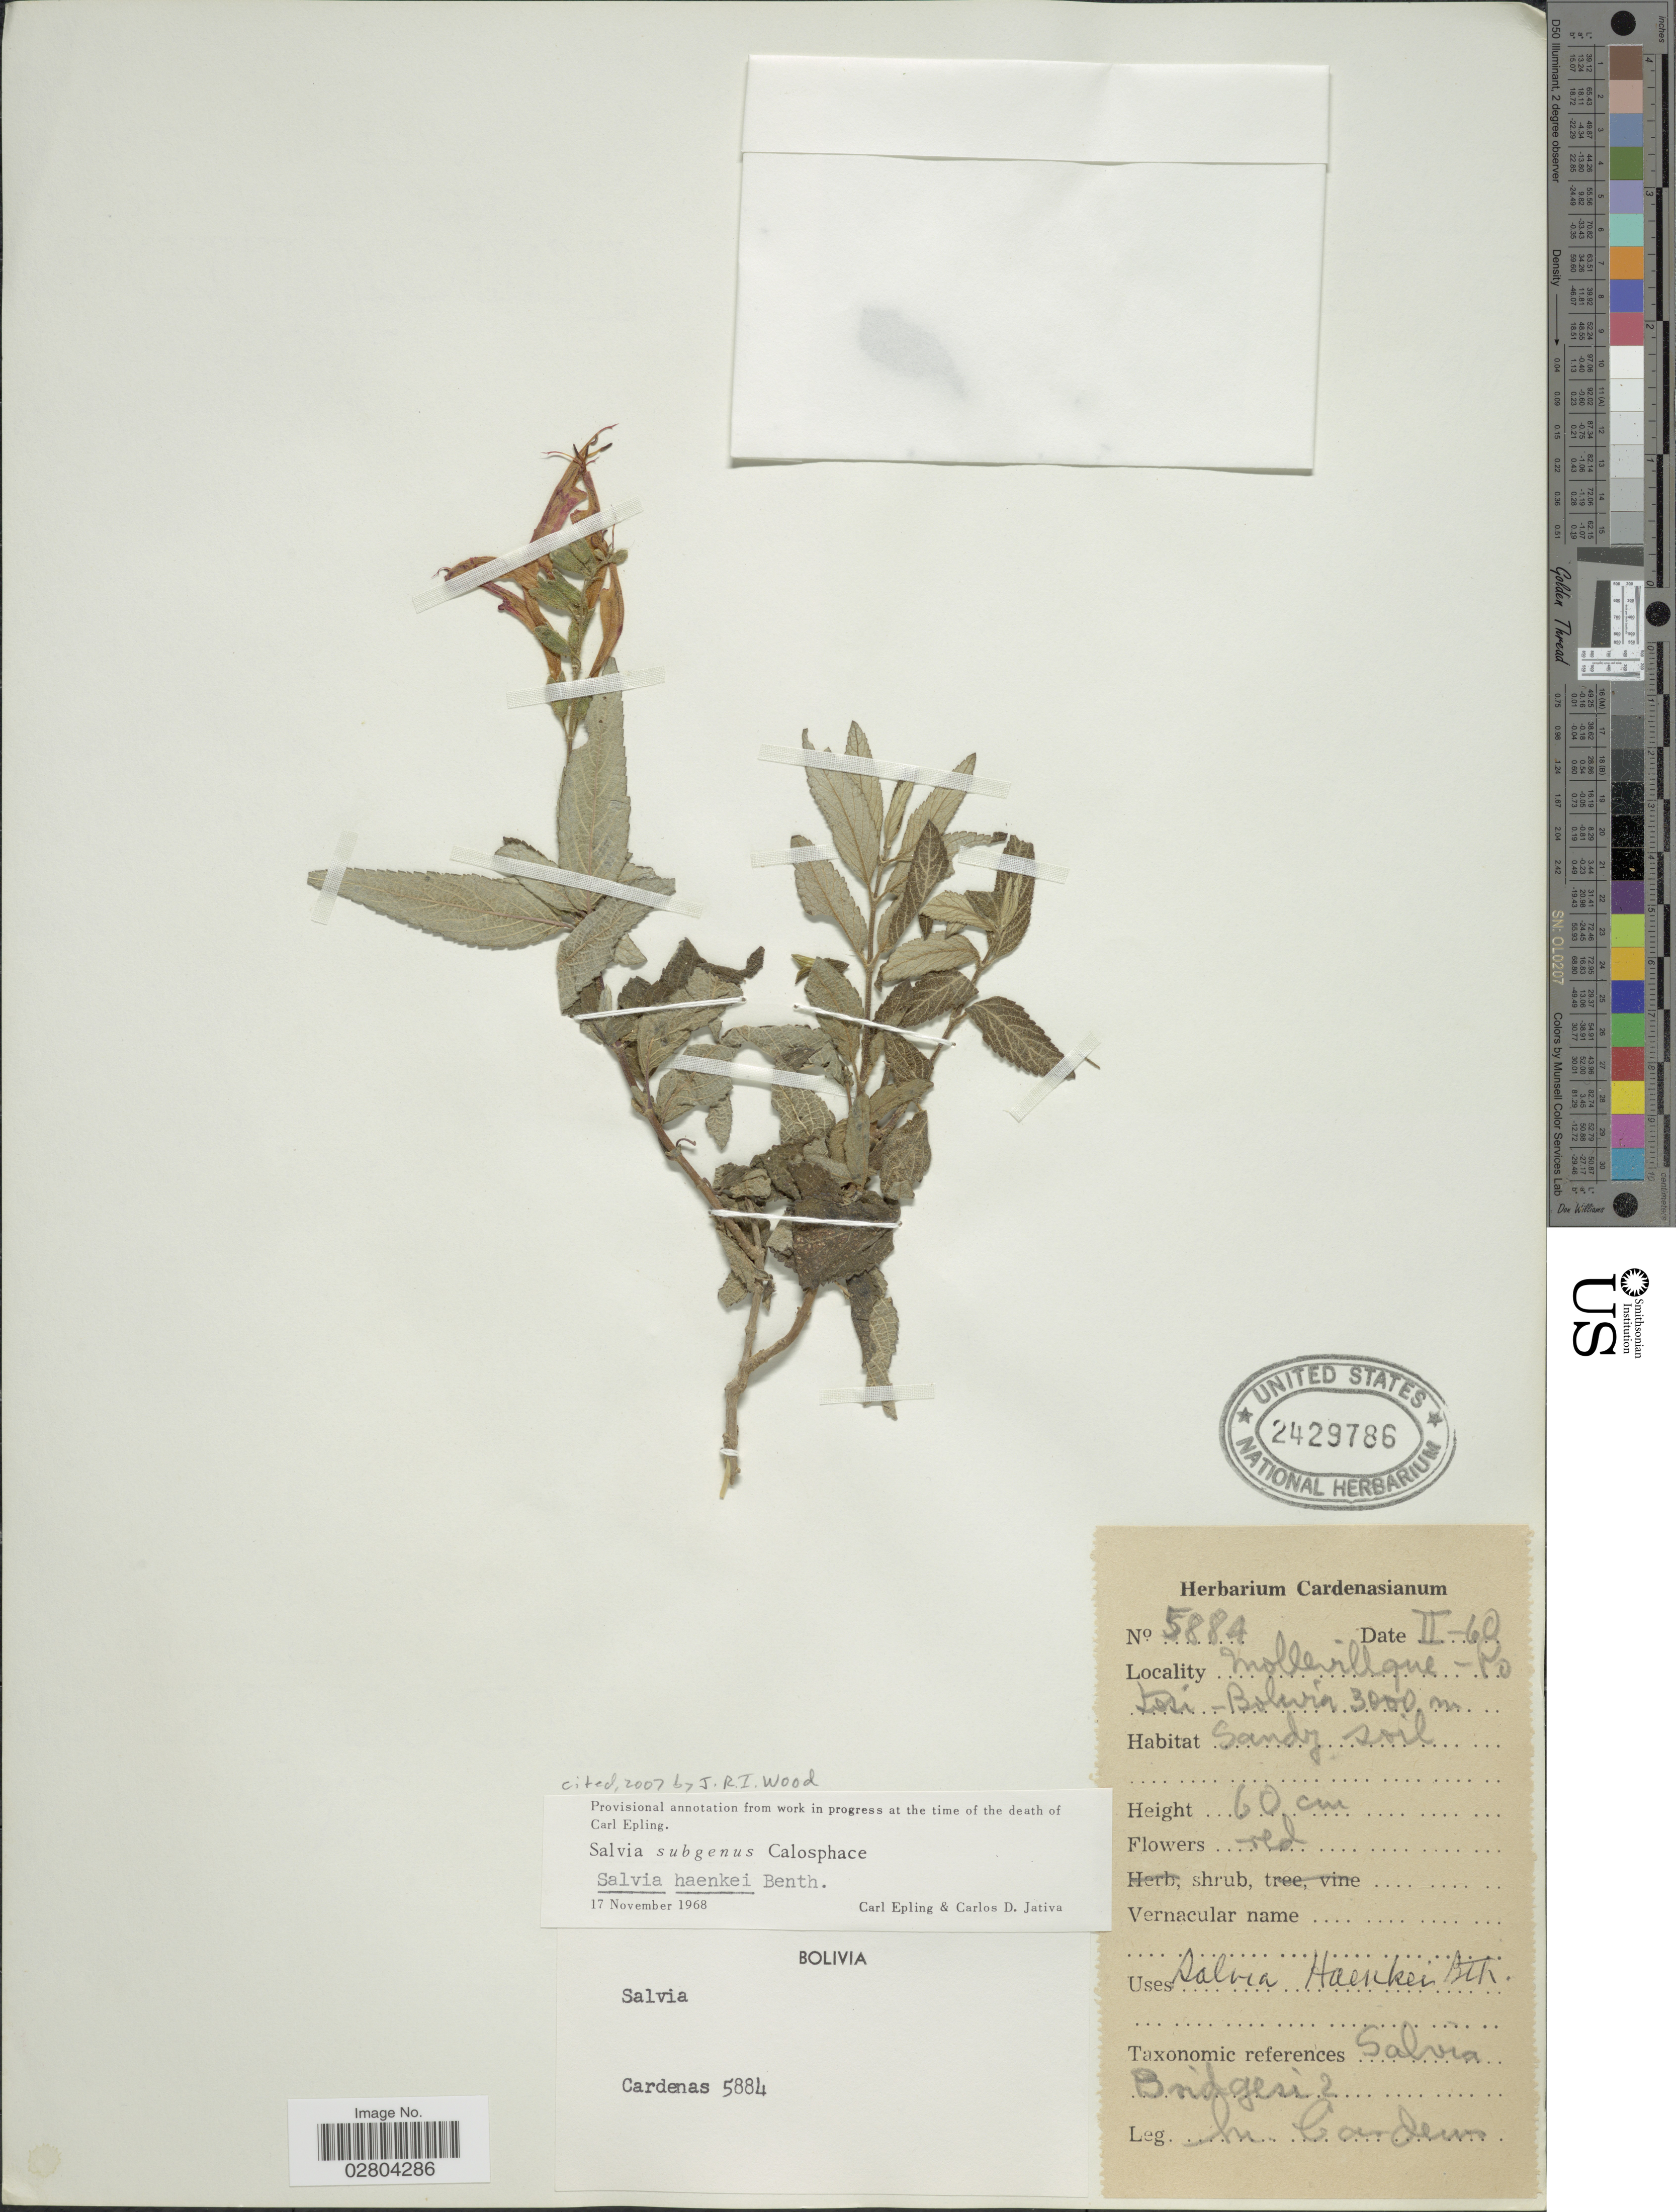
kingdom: Plantae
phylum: Tracheophyta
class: Magnoliopsida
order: Lamiales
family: Lamiaceae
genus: Salvia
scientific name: Salvia haenkei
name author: Benth.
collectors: M. Cárdenas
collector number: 5884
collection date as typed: Transcribed d/m/y: /2/60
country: Bolivia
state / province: Potosi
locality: Mollevillque.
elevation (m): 3000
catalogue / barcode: US 2429786